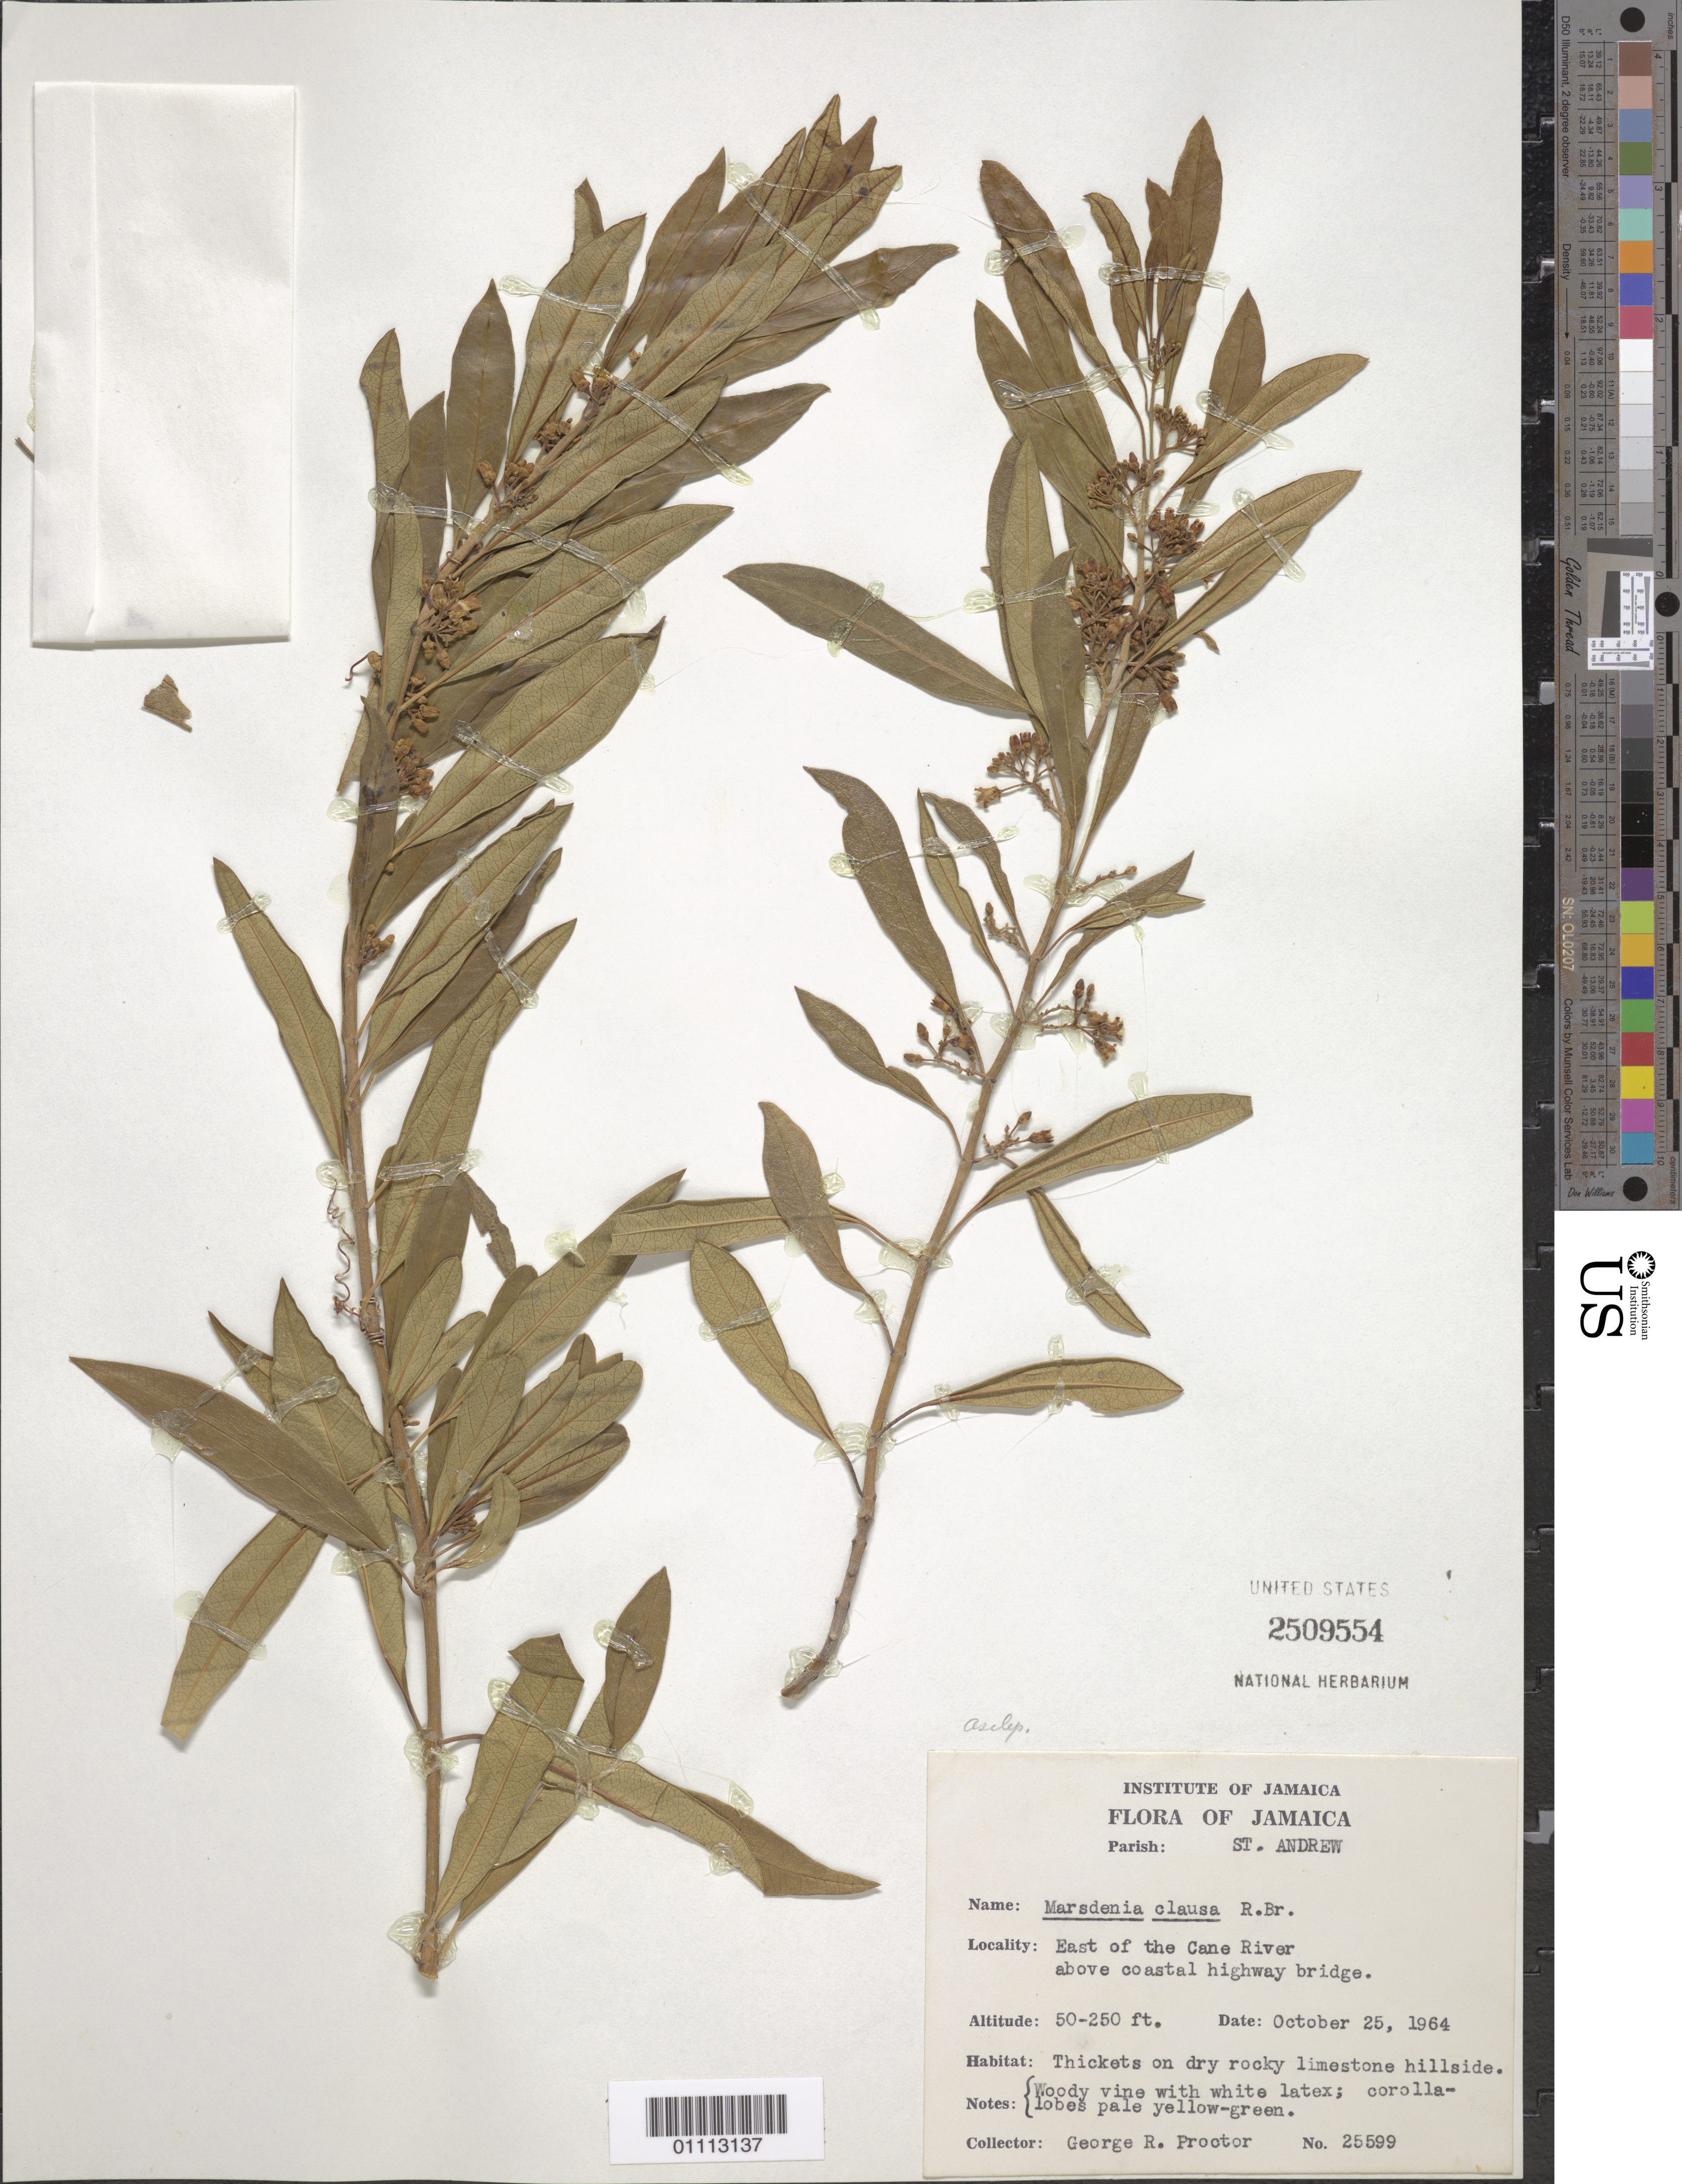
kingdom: Plantae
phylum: Tracheophyta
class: Magnoliopsida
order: Gentianales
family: Apocynaceae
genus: Marsdenia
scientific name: Marsdenia clausa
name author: R. Br.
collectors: G. R. Proctor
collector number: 25599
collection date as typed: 25 Oct 1964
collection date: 1964-10-25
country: Jamaica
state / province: Saint Andrew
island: Jamaica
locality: E of Cane River above coastal highway bridge. Thickets on dry rocky limestone hillside.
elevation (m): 15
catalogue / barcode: US 2509554